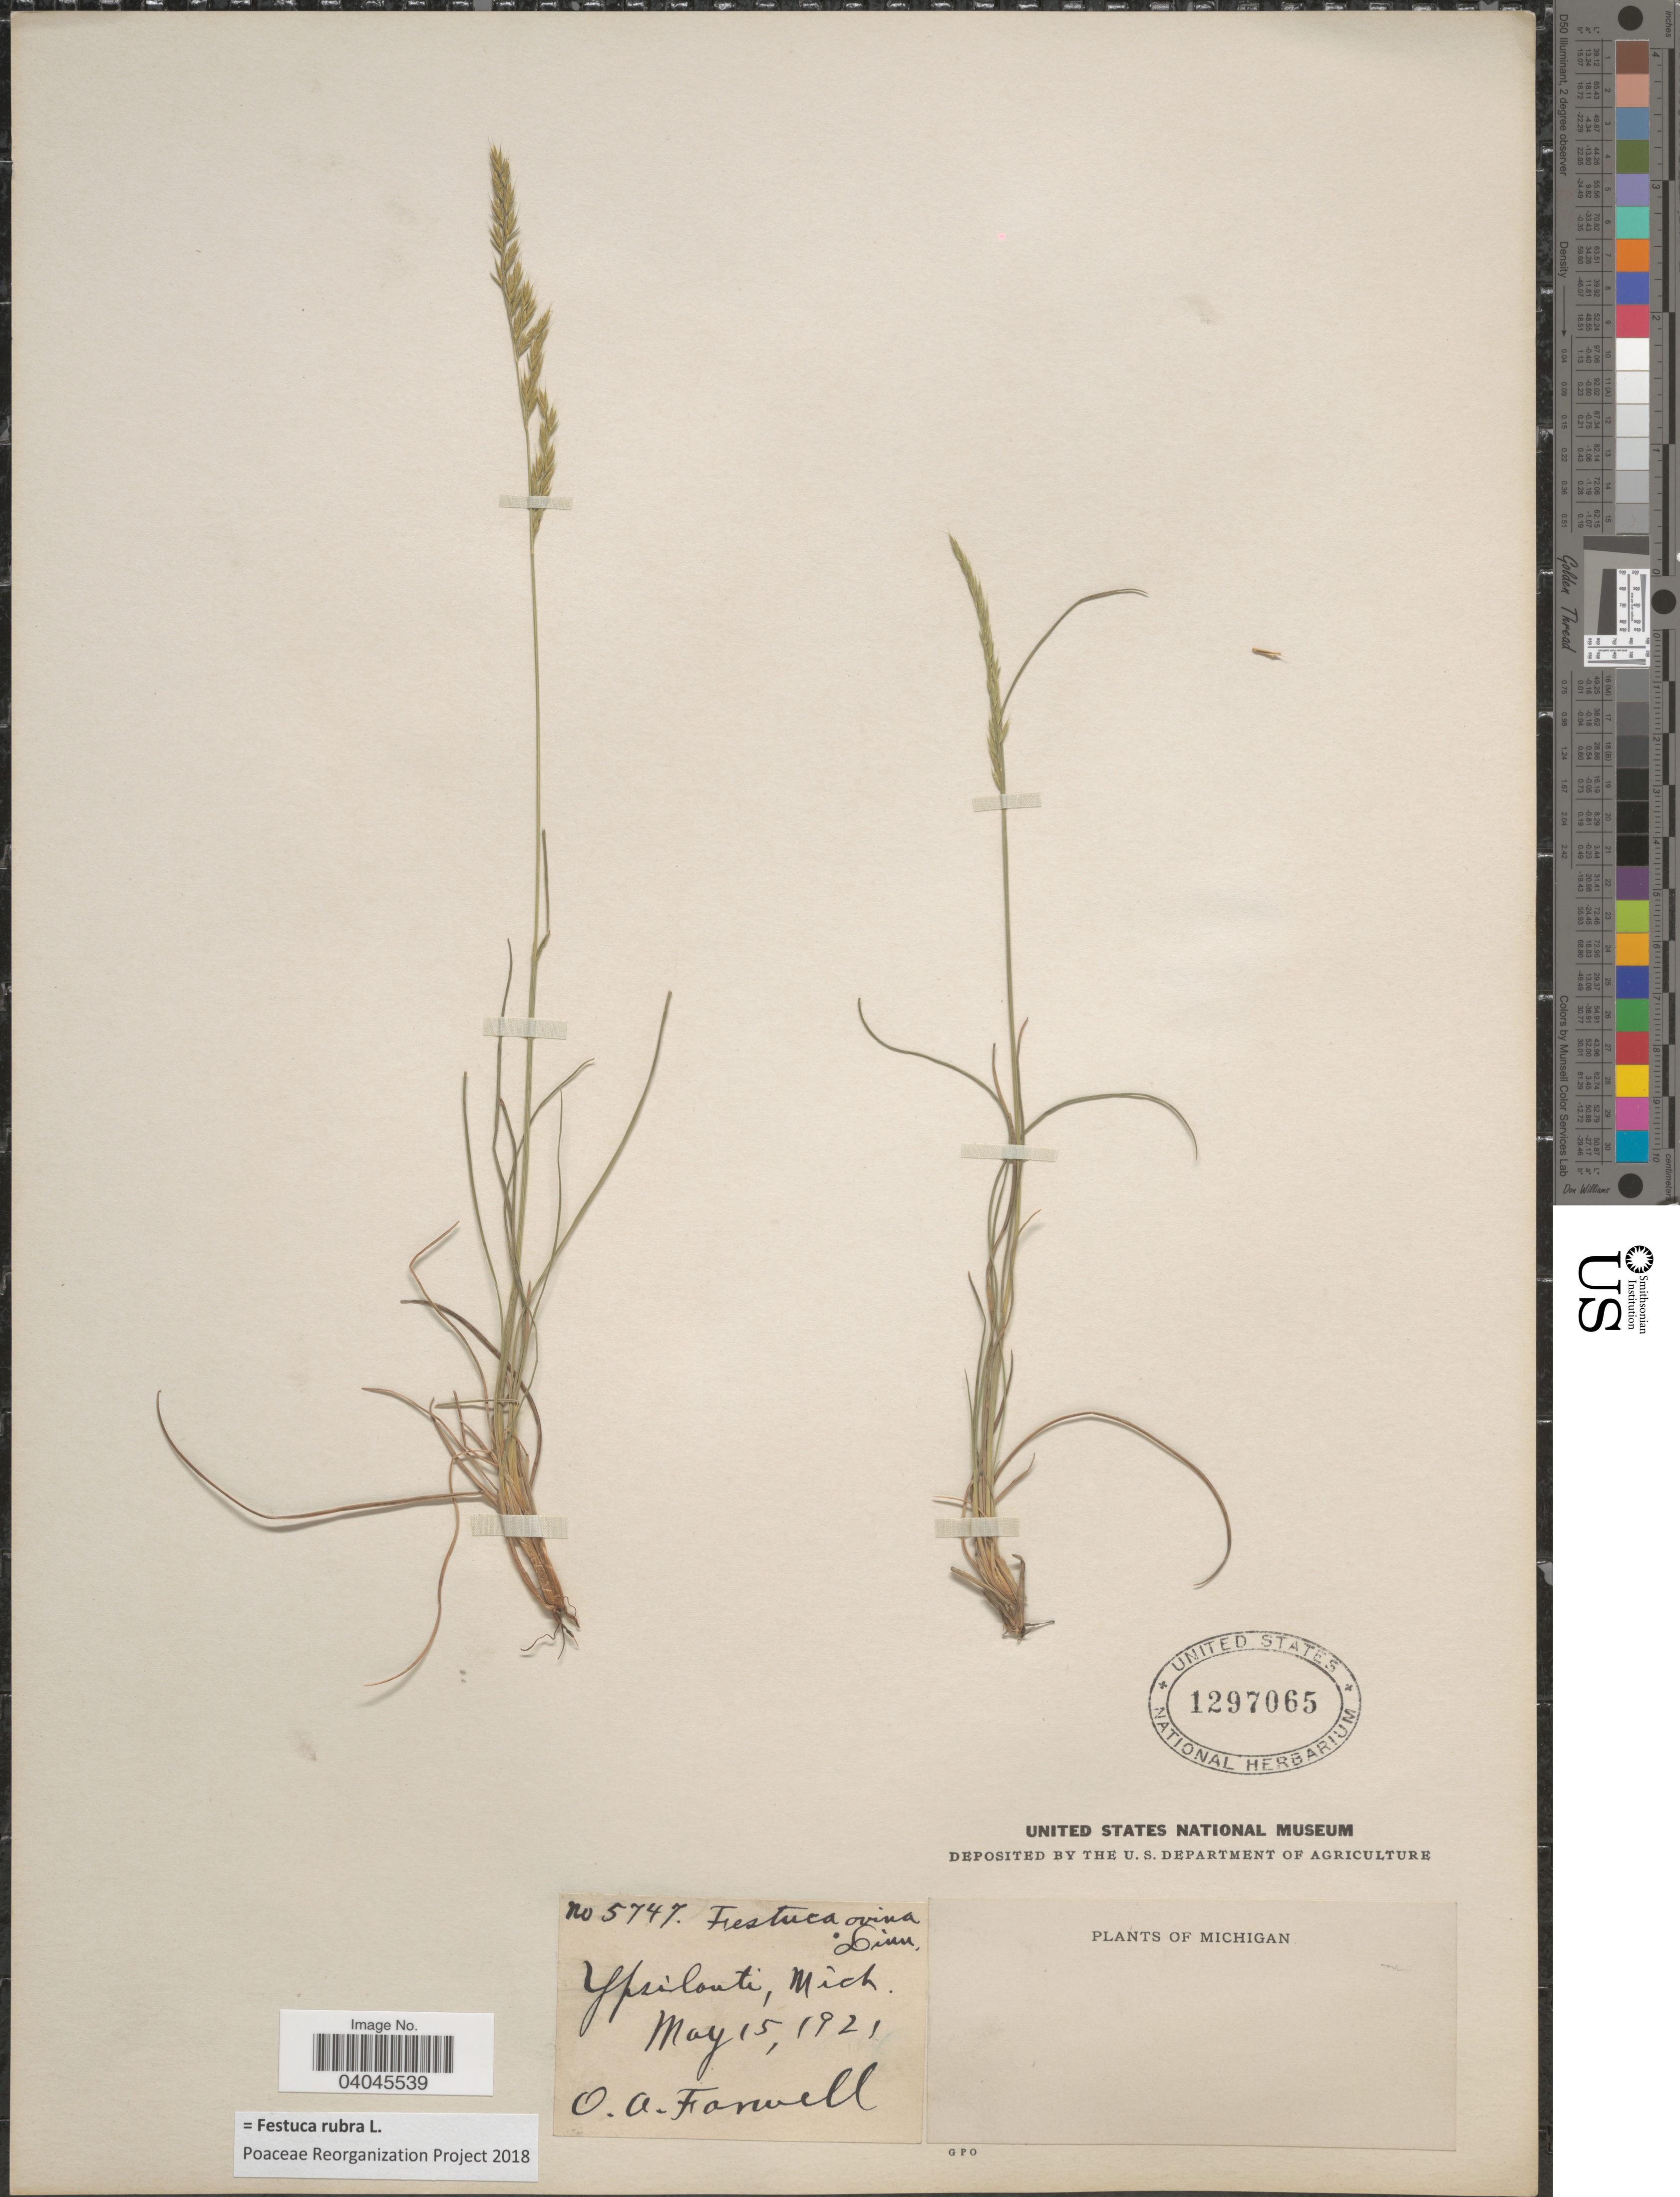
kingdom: Plantae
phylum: Tracheophyta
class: Liliopsida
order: Poales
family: Poaceae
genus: Festuca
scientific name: Festuca rubra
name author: L.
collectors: O. Farwell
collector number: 5747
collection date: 1921-05-15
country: United States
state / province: Michigan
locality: Ypsilanti.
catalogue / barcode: US 1297065